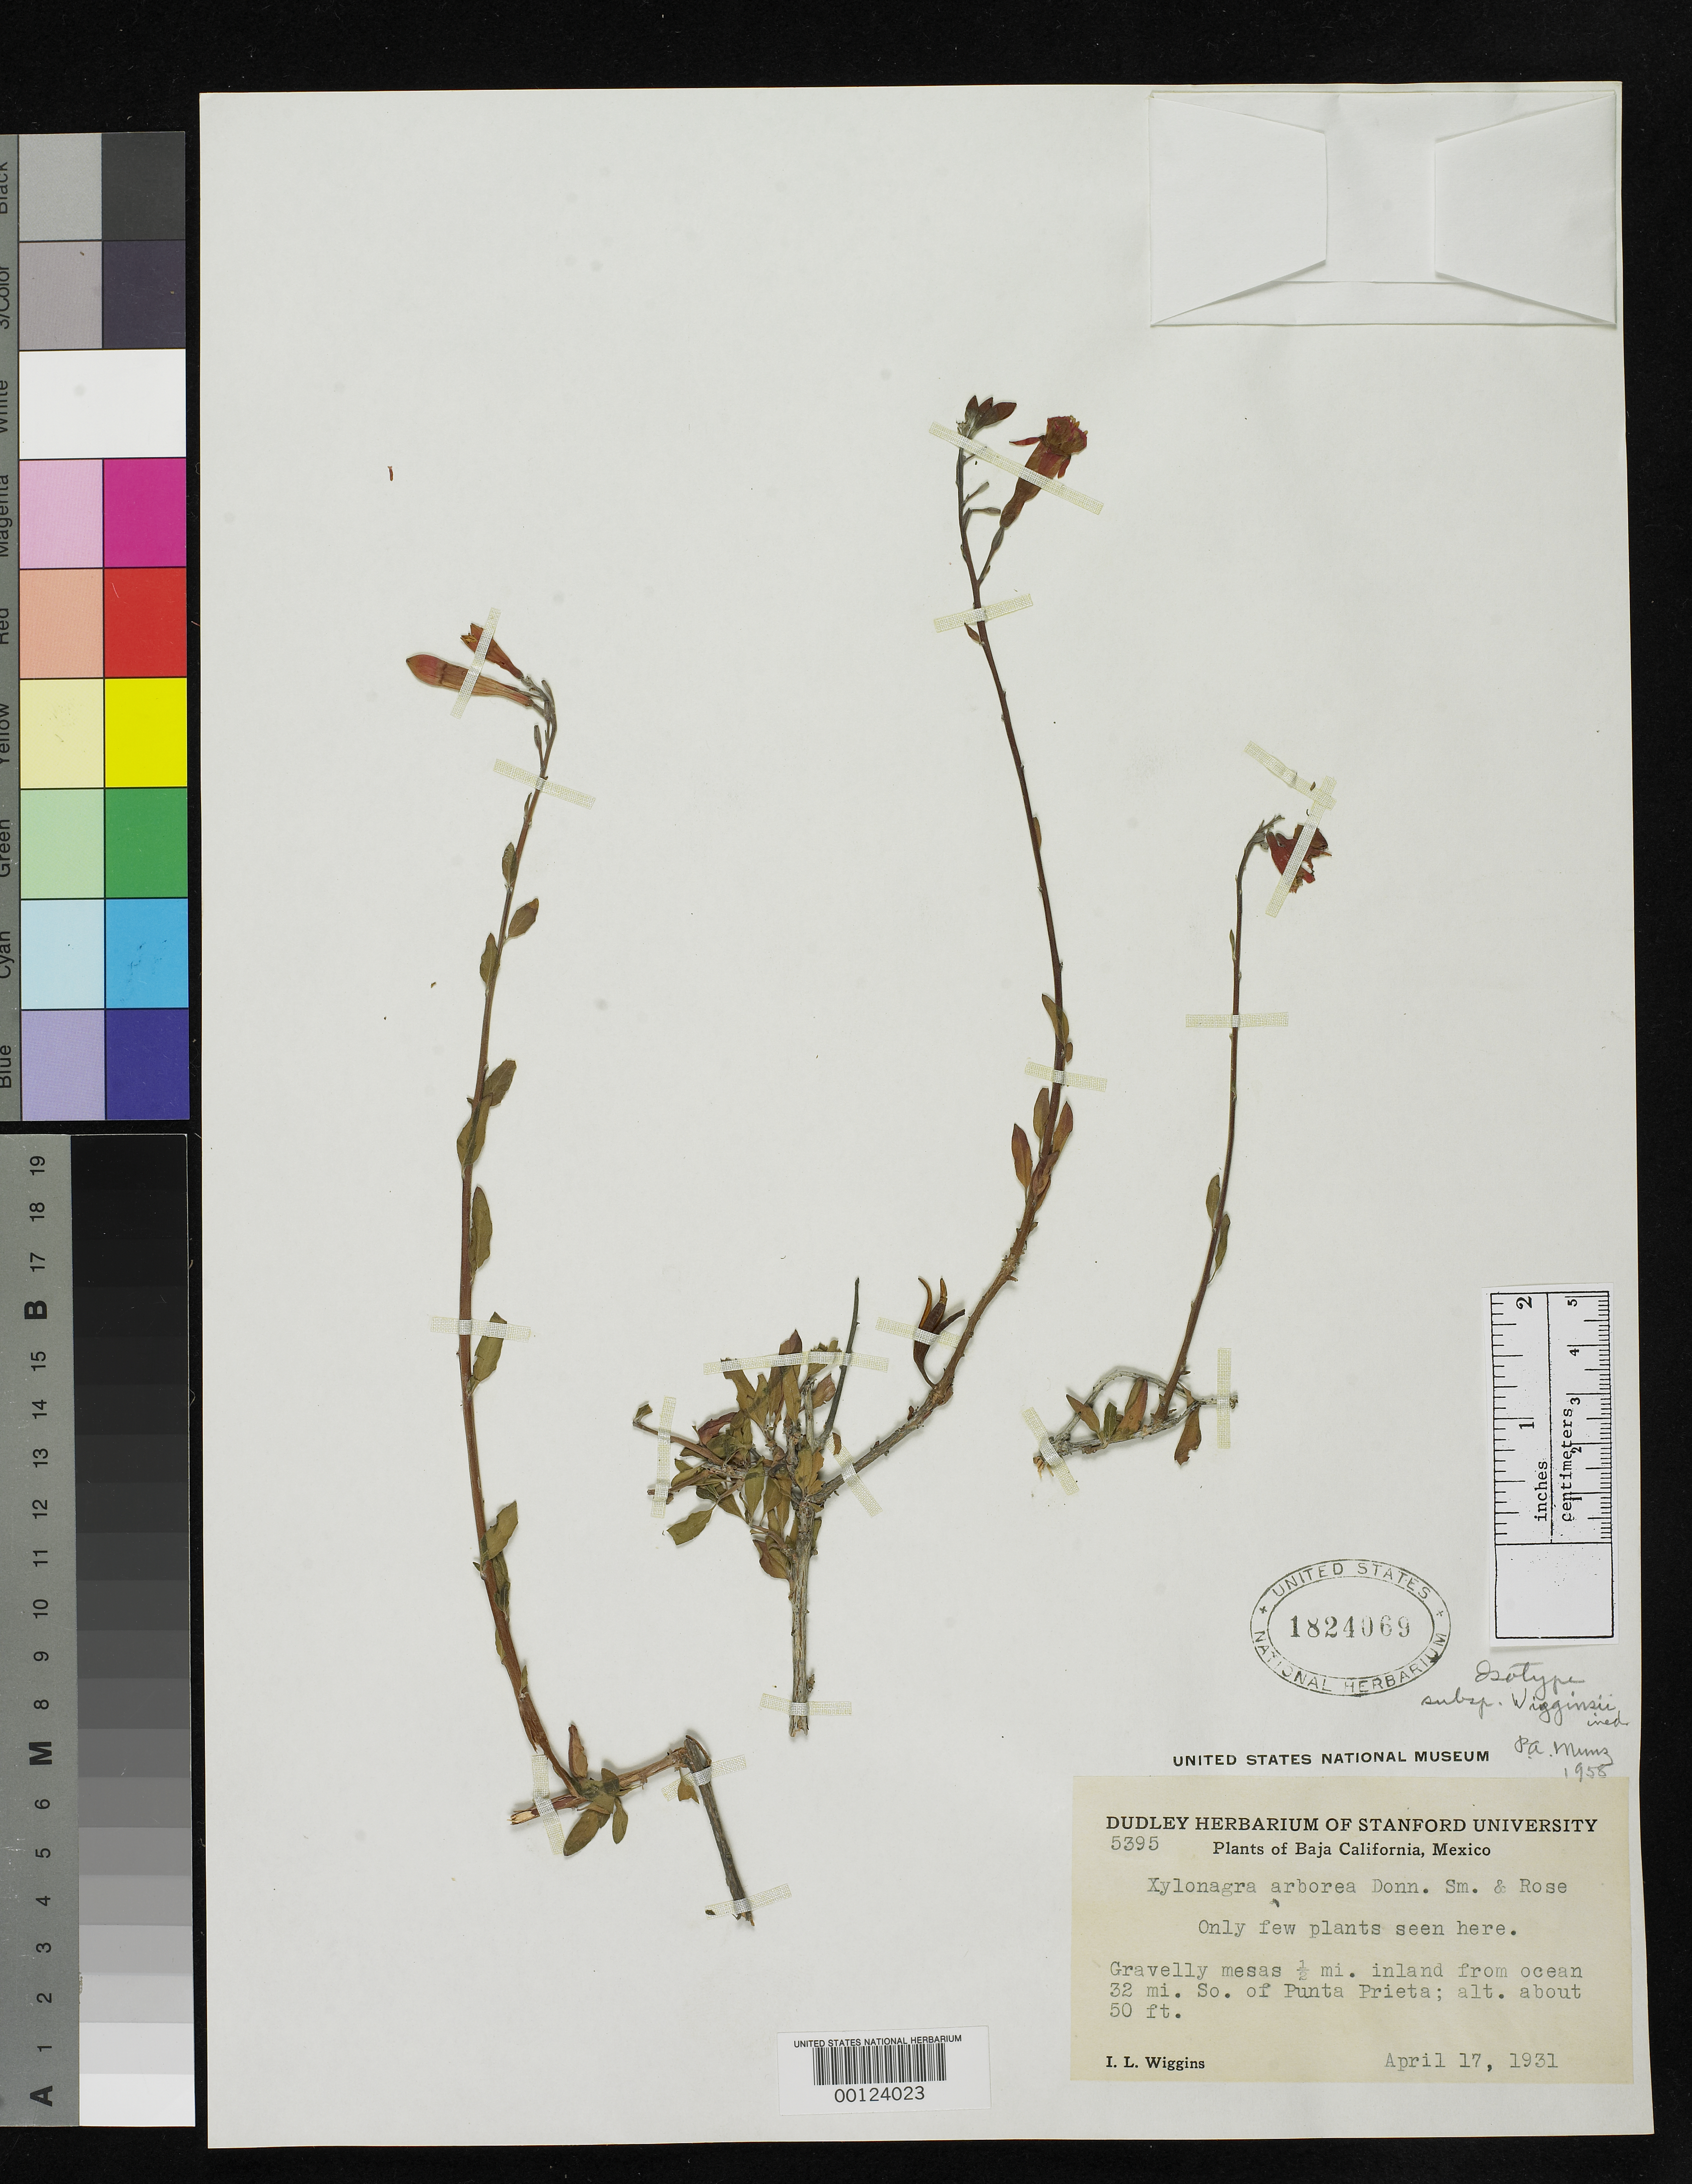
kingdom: Plantae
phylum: Tracheophyta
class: Magnoliopsida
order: Myrtales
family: Onagraceae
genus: Xylonagra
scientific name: Xylonagra arborea subsp. wigginsii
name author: Munz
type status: Isotype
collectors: I. L. Wiggins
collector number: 5395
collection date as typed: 17 Apr 1931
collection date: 1931-04-17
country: Mexico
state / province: Baja California Norte / Baja California Sur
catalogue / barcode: US 1824069